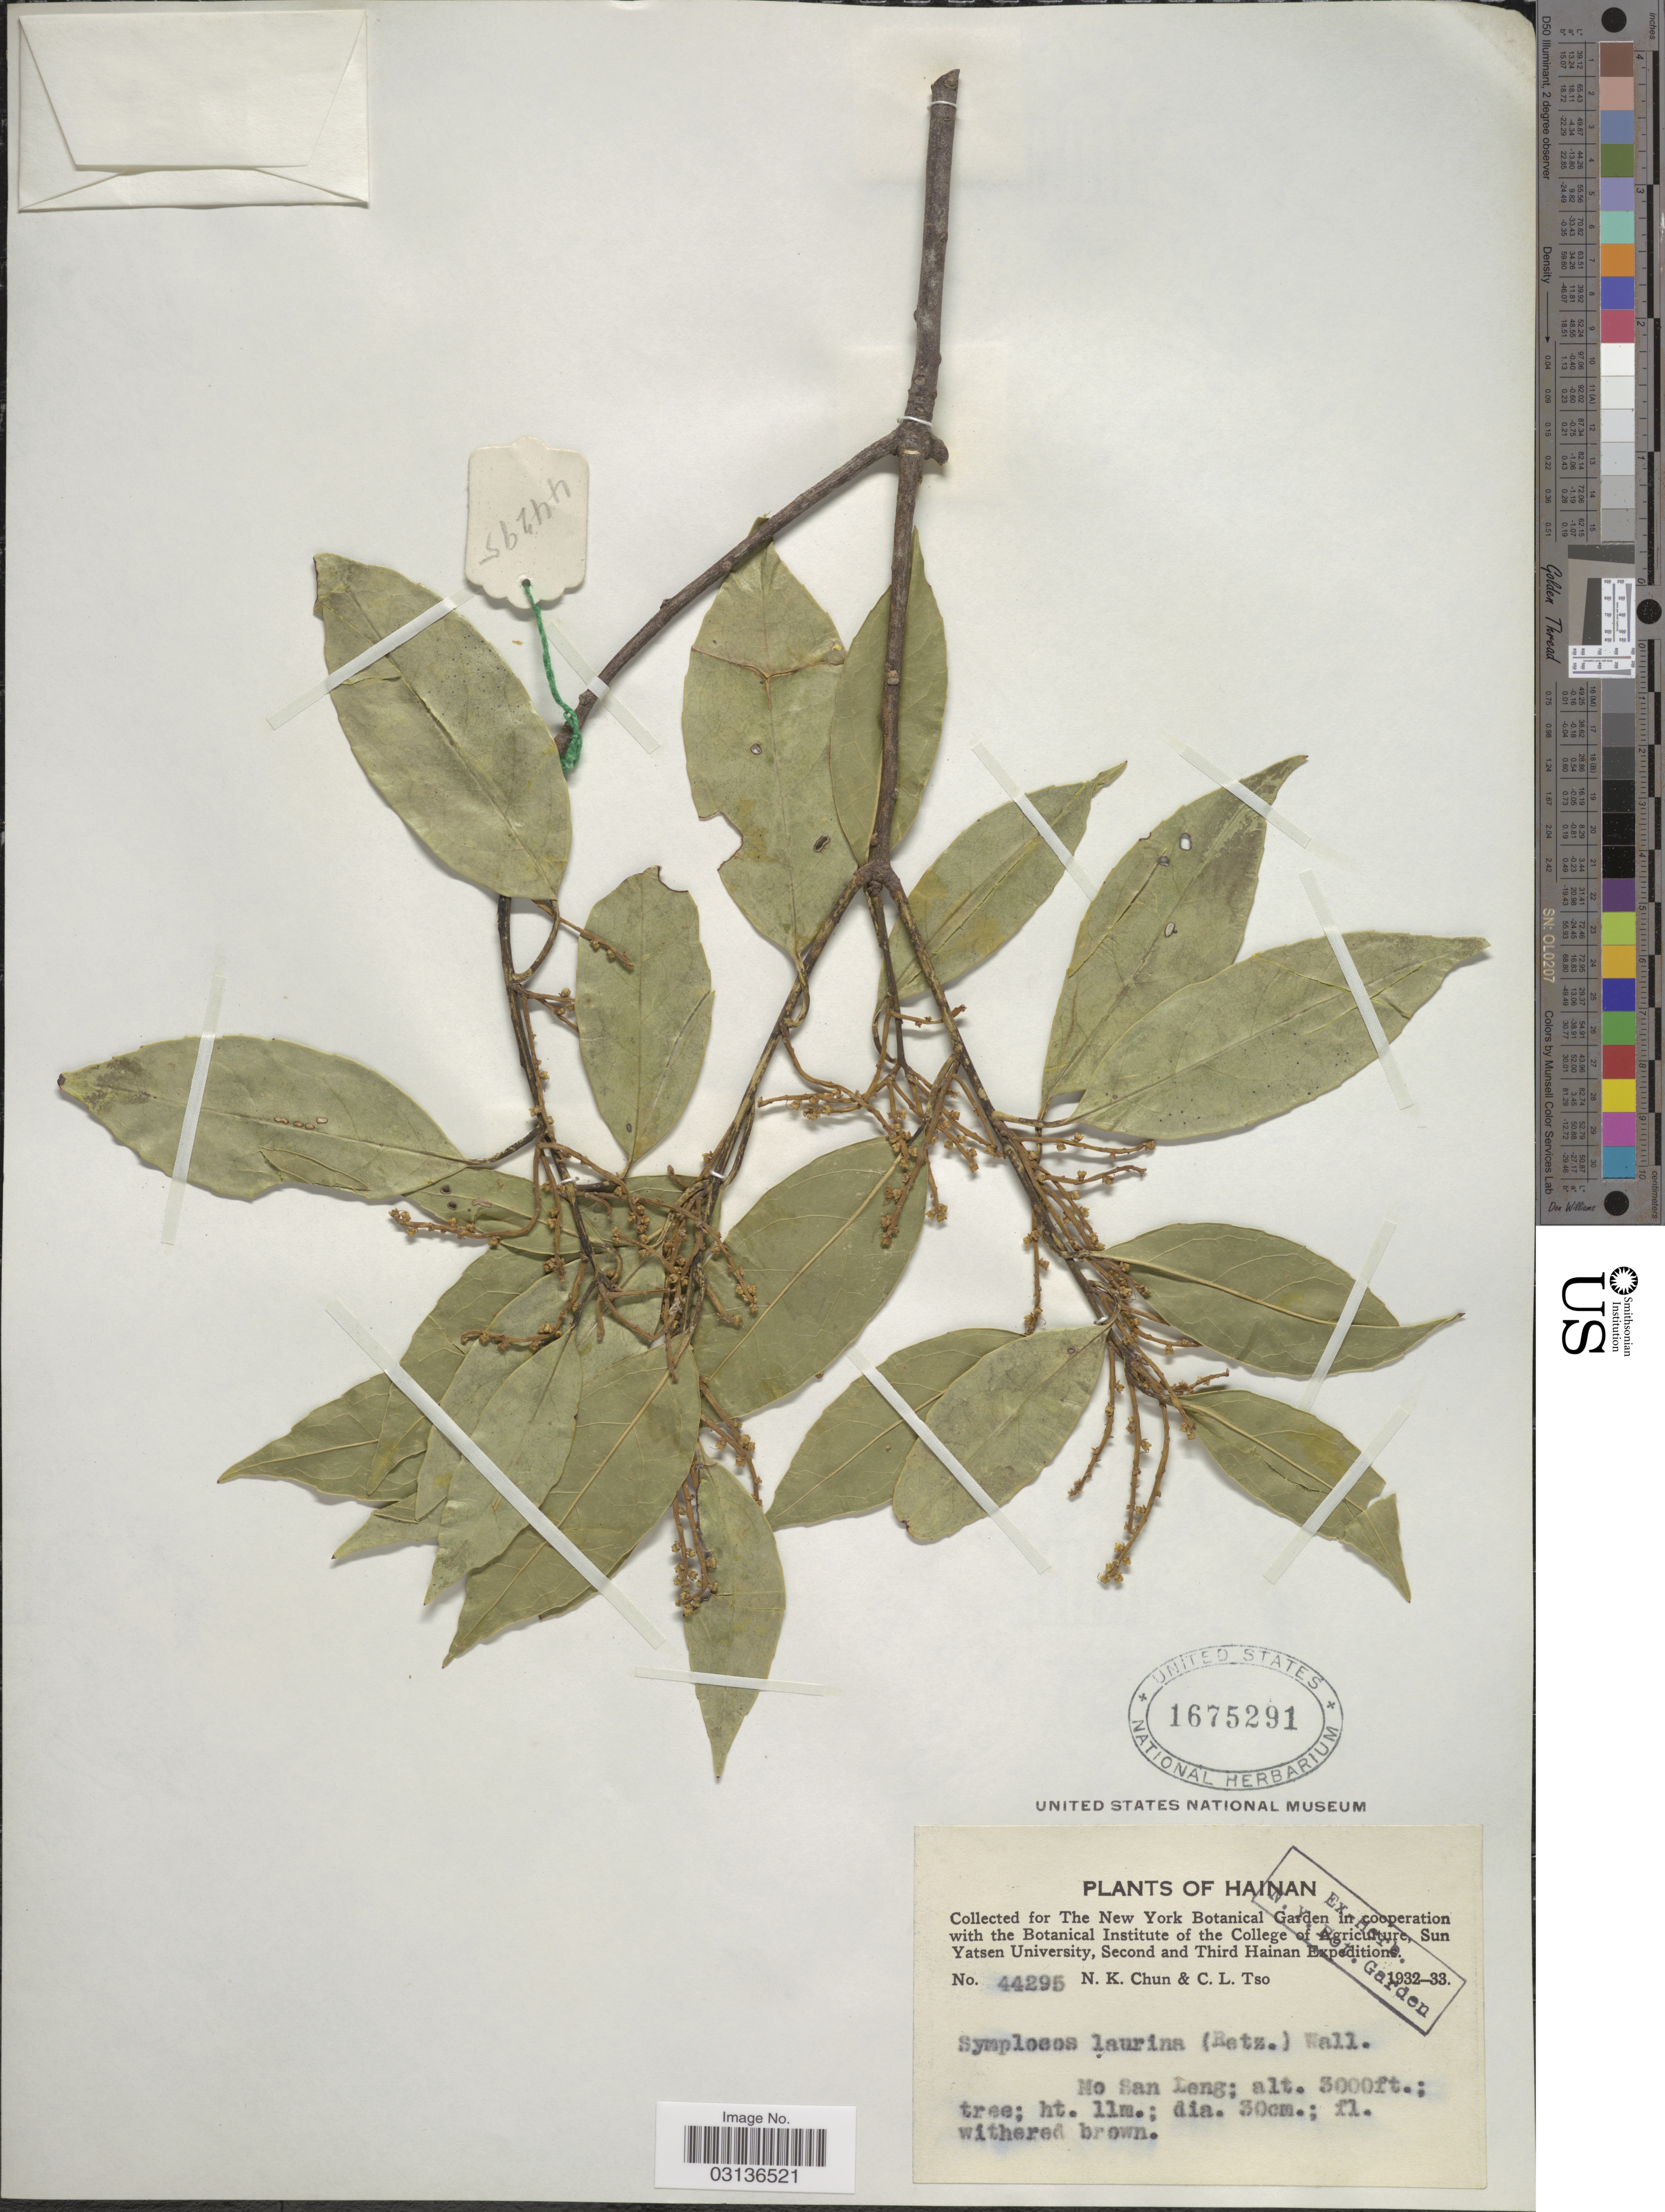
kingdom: Plantae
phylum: Tracheophyta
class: Magnoliopsida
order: Ericales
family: Symplocaceae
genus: Symplocos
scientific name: Symplocos cochinchinensis subsp. laurina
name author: (Retz.) Noot.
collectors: N. K. Chun & C. Tso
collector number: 44295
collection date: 1932/1933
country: China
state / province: Hainan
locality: Mo San Leng.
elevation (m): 914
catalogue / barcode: US 1675291